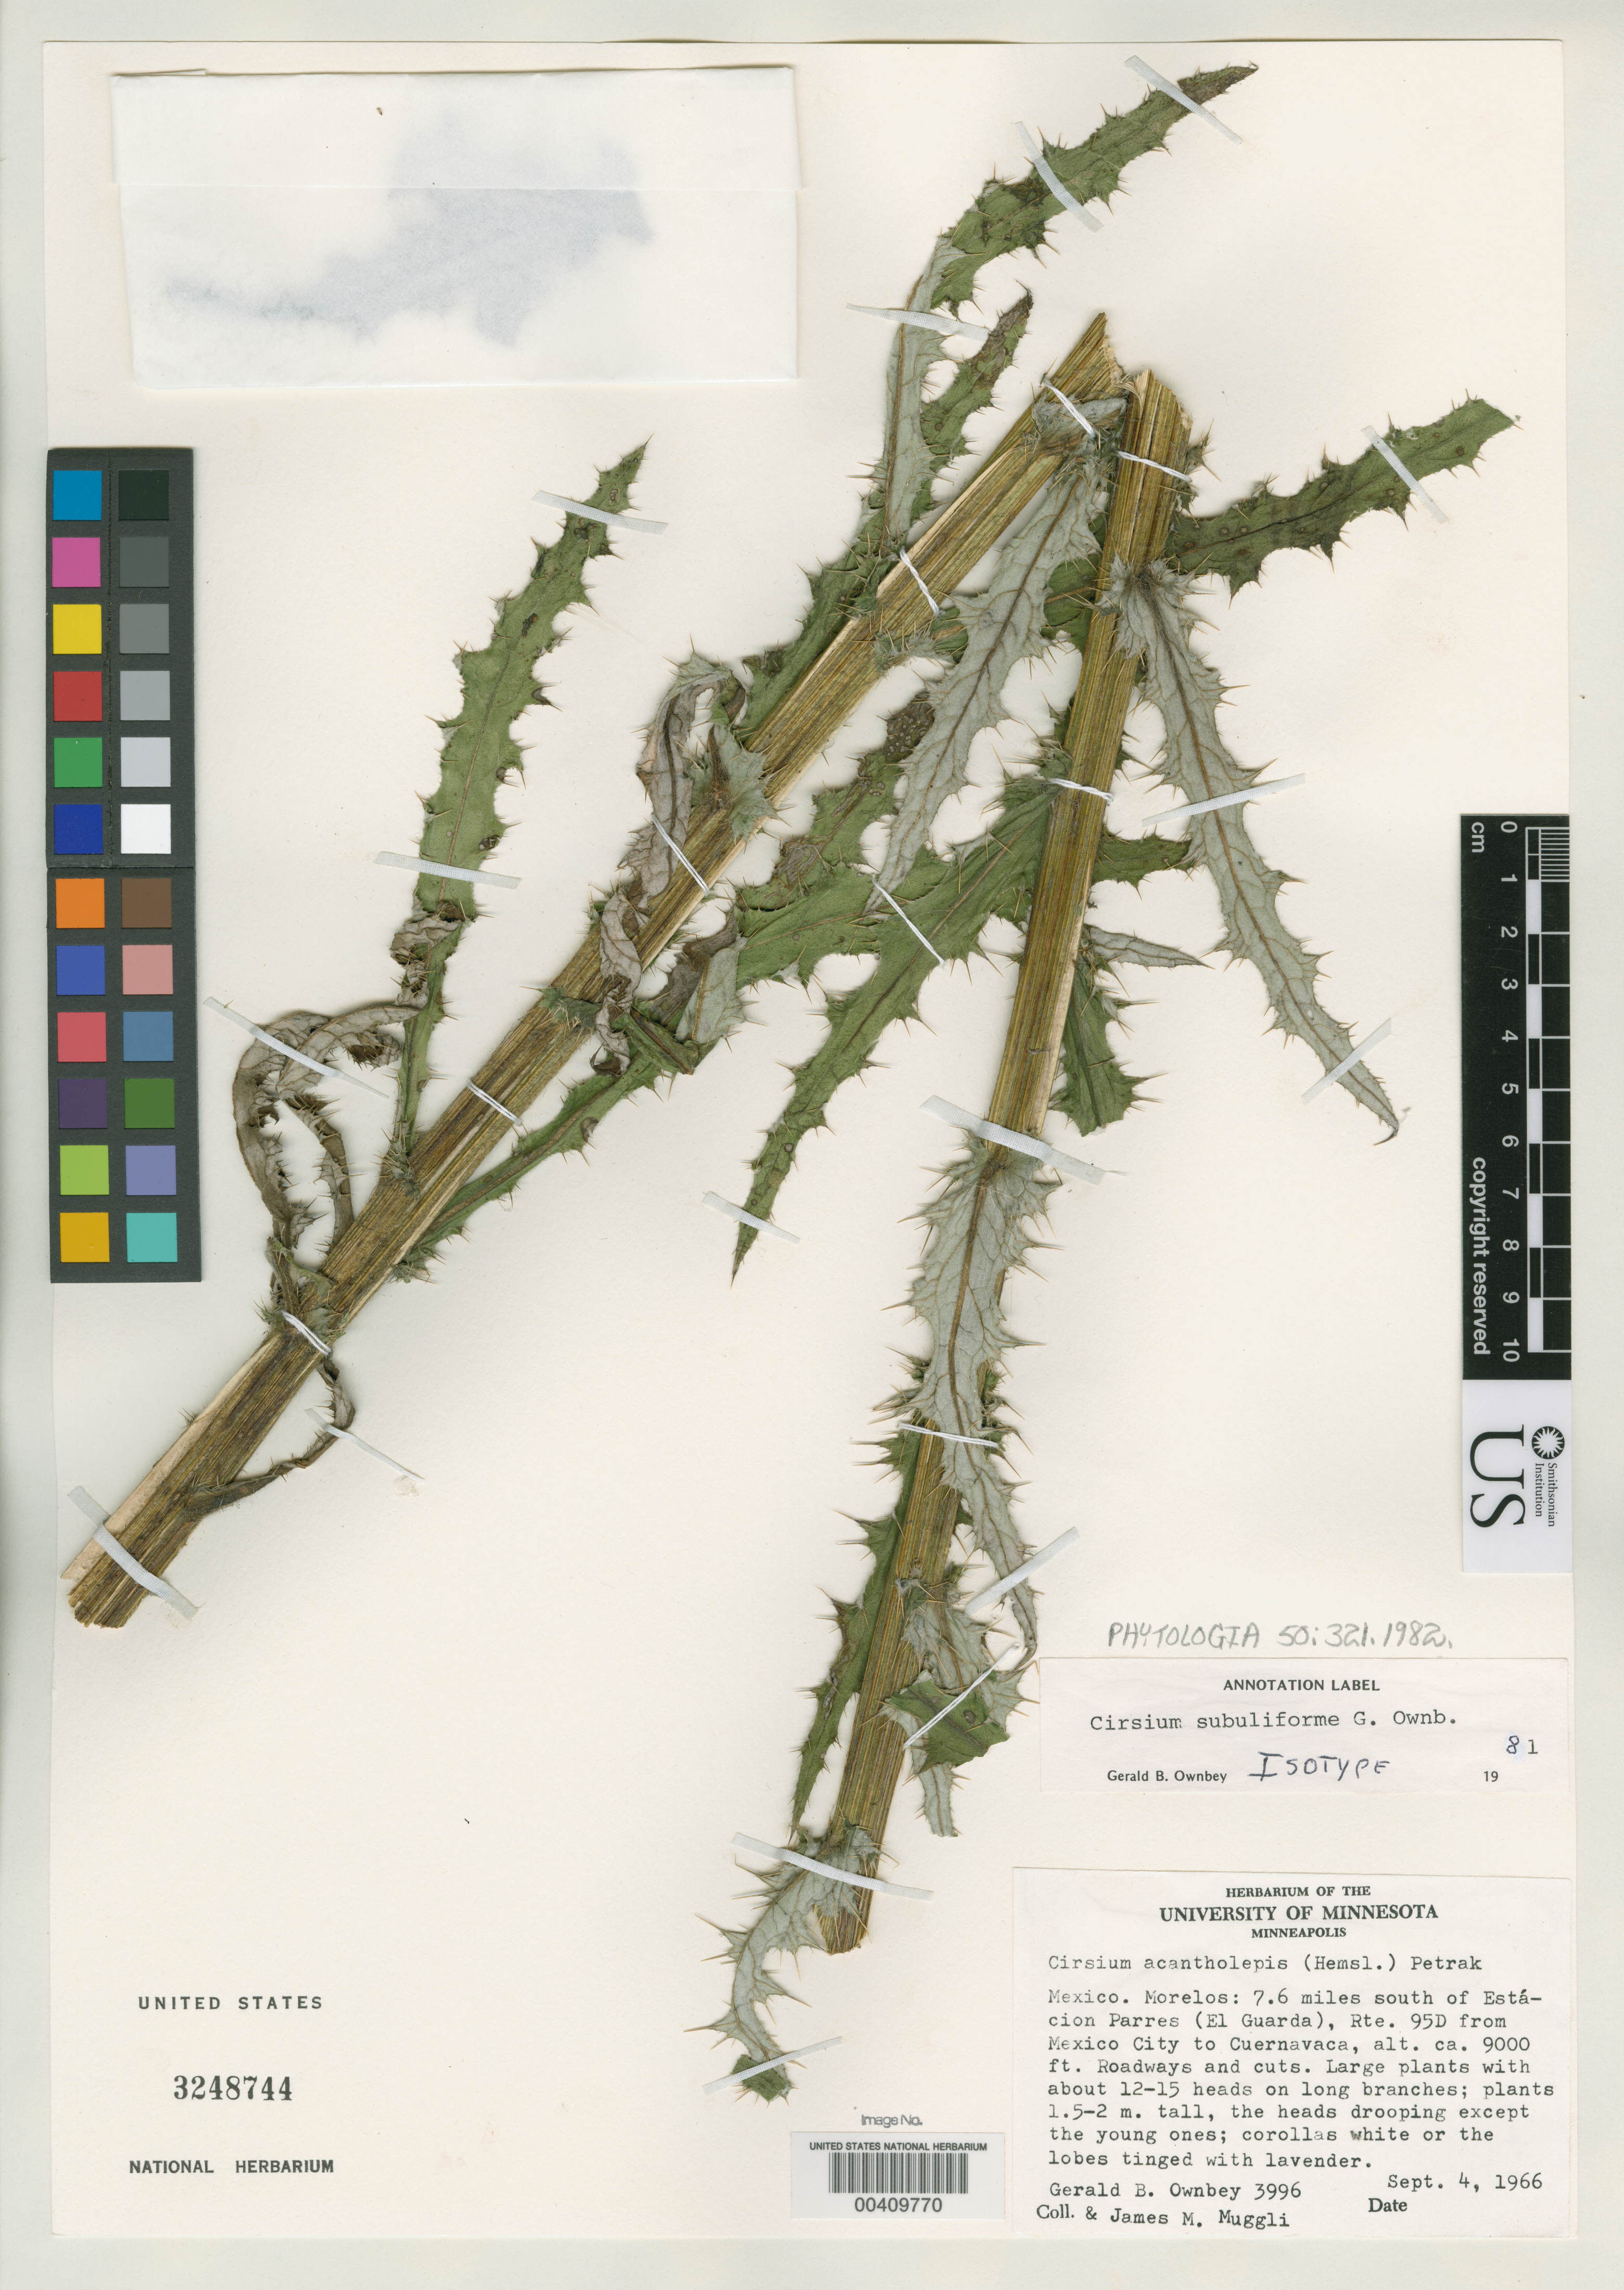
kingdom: Plantae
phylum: Tracheophyta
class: Magnoliopsida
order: Asterales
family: Asteraceae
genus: Cirsium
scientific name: Cirsium subuliforme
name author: G.B. Ownbey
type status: Isotype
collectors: G. B. Ownbey & J. Muggli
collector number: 3996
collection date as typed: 04 Sep 1966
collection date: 1966-09-04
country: Mexico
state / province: Morelos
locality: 7.6 mi S of Estacion Parres (El Guarda), rte. 95d from Mexico City to Cuernavaca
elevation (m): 2743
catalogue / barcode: US 3248744